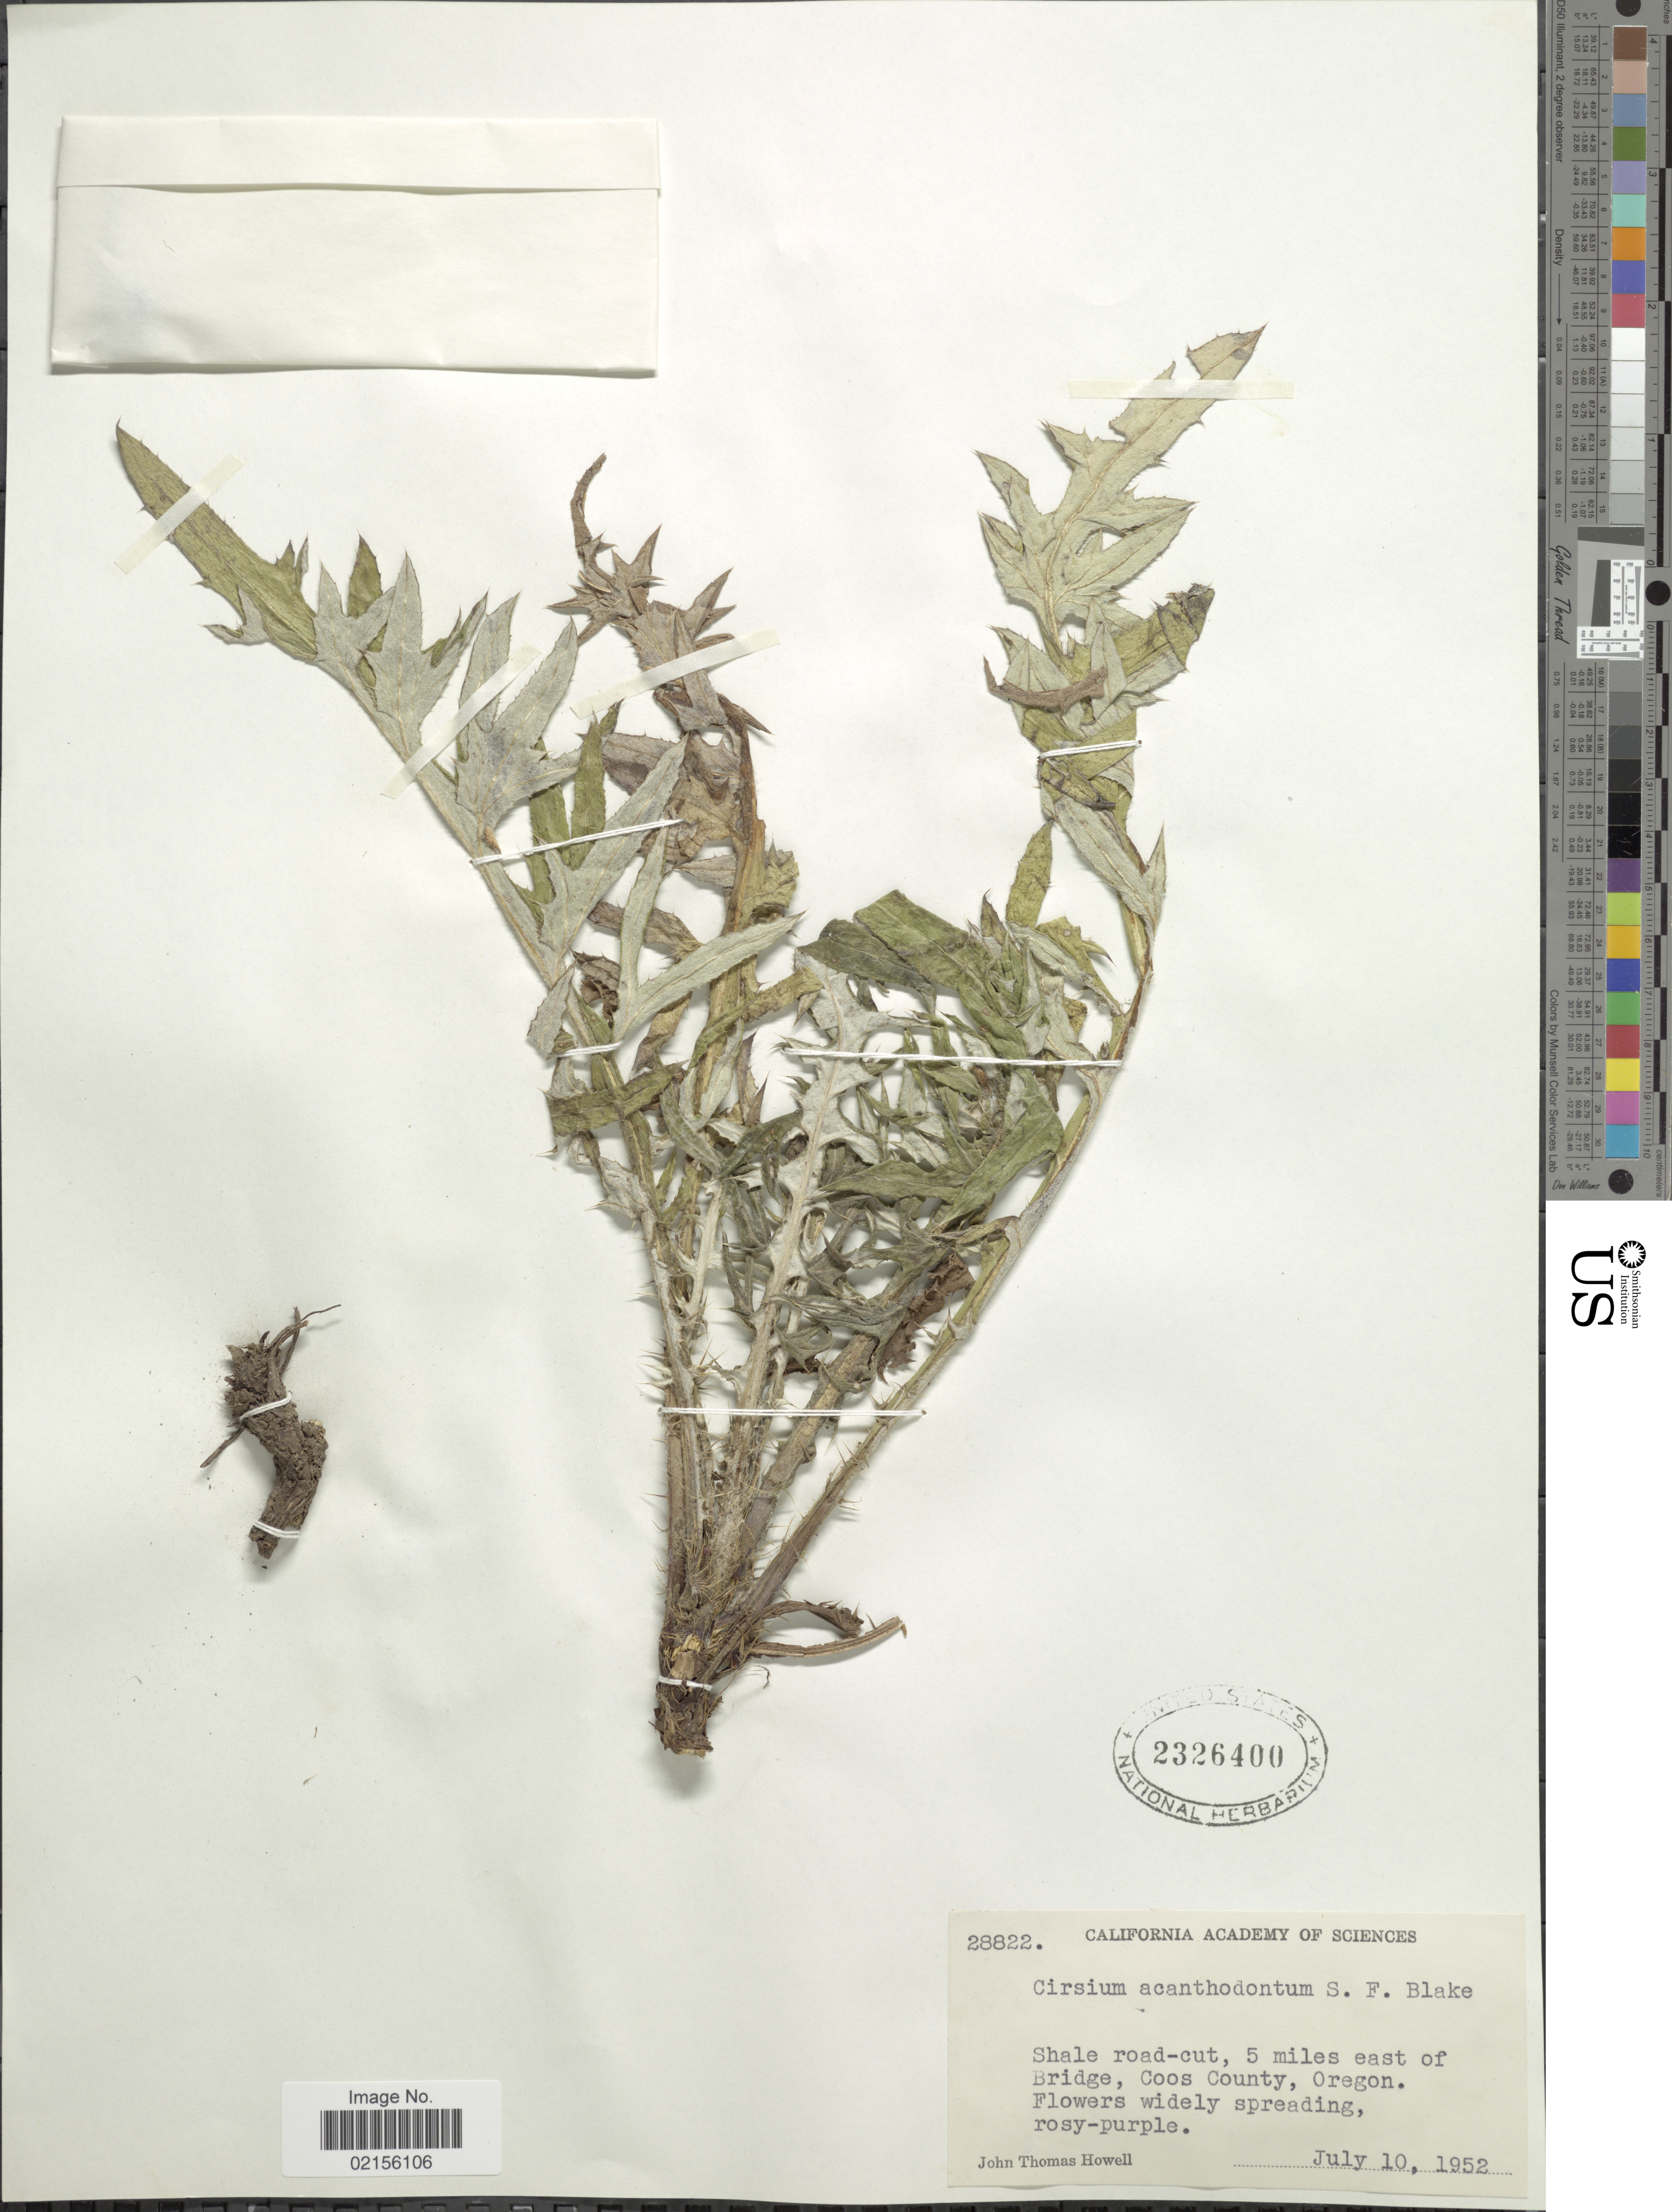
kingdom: Plantae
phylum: Tracheophyta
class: Magnoliopsida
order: Asterales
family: Asteraceae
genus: Cirsium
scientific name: Cirsium remotifolium var. rivulare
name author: Jeps.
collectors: J. T. Howell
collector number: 28822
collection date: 1952-07-10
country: United States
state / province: Oregon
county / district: Coos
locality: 5 miles east of Bridge, Coos County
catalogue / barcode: US 2326400